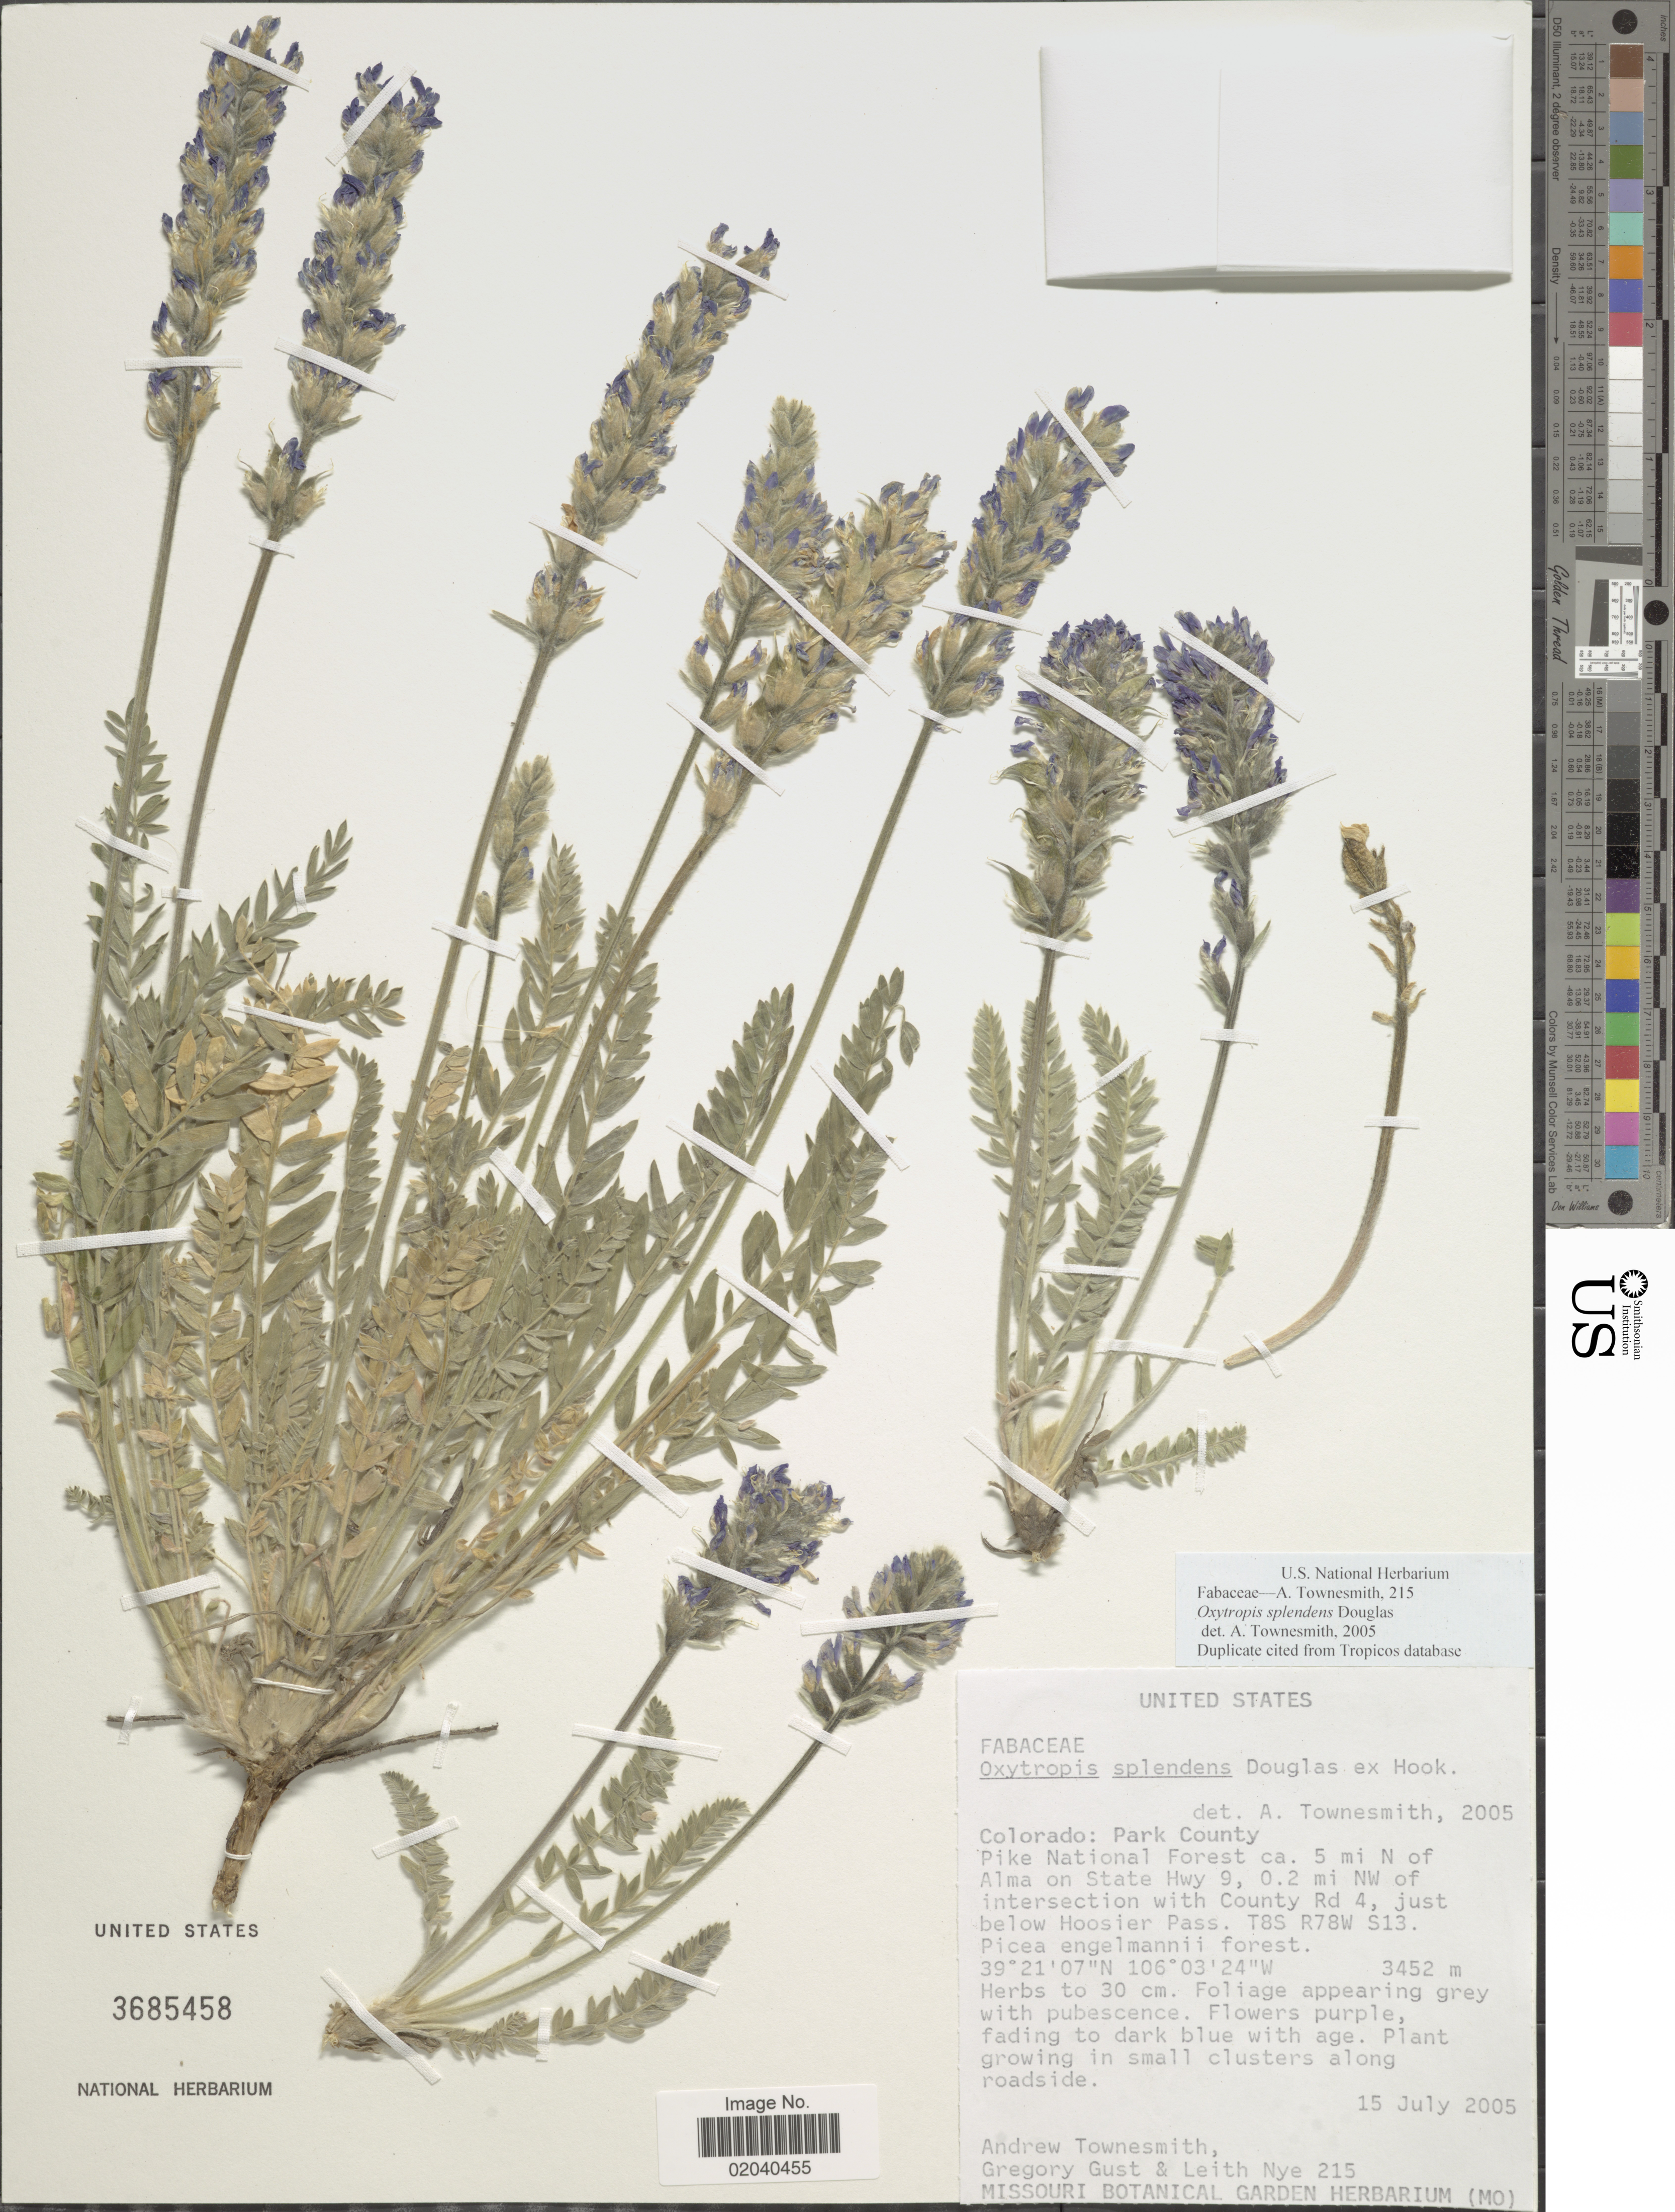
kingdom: Plantae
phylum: Tracheophyta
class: Magnoliopsida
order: Fabales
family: Fabaceae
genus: Oxytropis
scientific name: Oxytropis splendens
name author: Douglas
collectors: A. Townesmith, G. Gust & L. Nye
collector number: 215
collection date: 2005-07-15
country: United States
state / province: Colorado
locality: Park County. Pike National Forest ca. 5 mi. N of Alma on State Hwy 9, 0.2 mi NW of intersection with County Rd 4, just below Hoosier Pass, T8S R78W S13. Picea engelmanii forest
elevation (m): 3452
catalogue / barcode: US 3685458